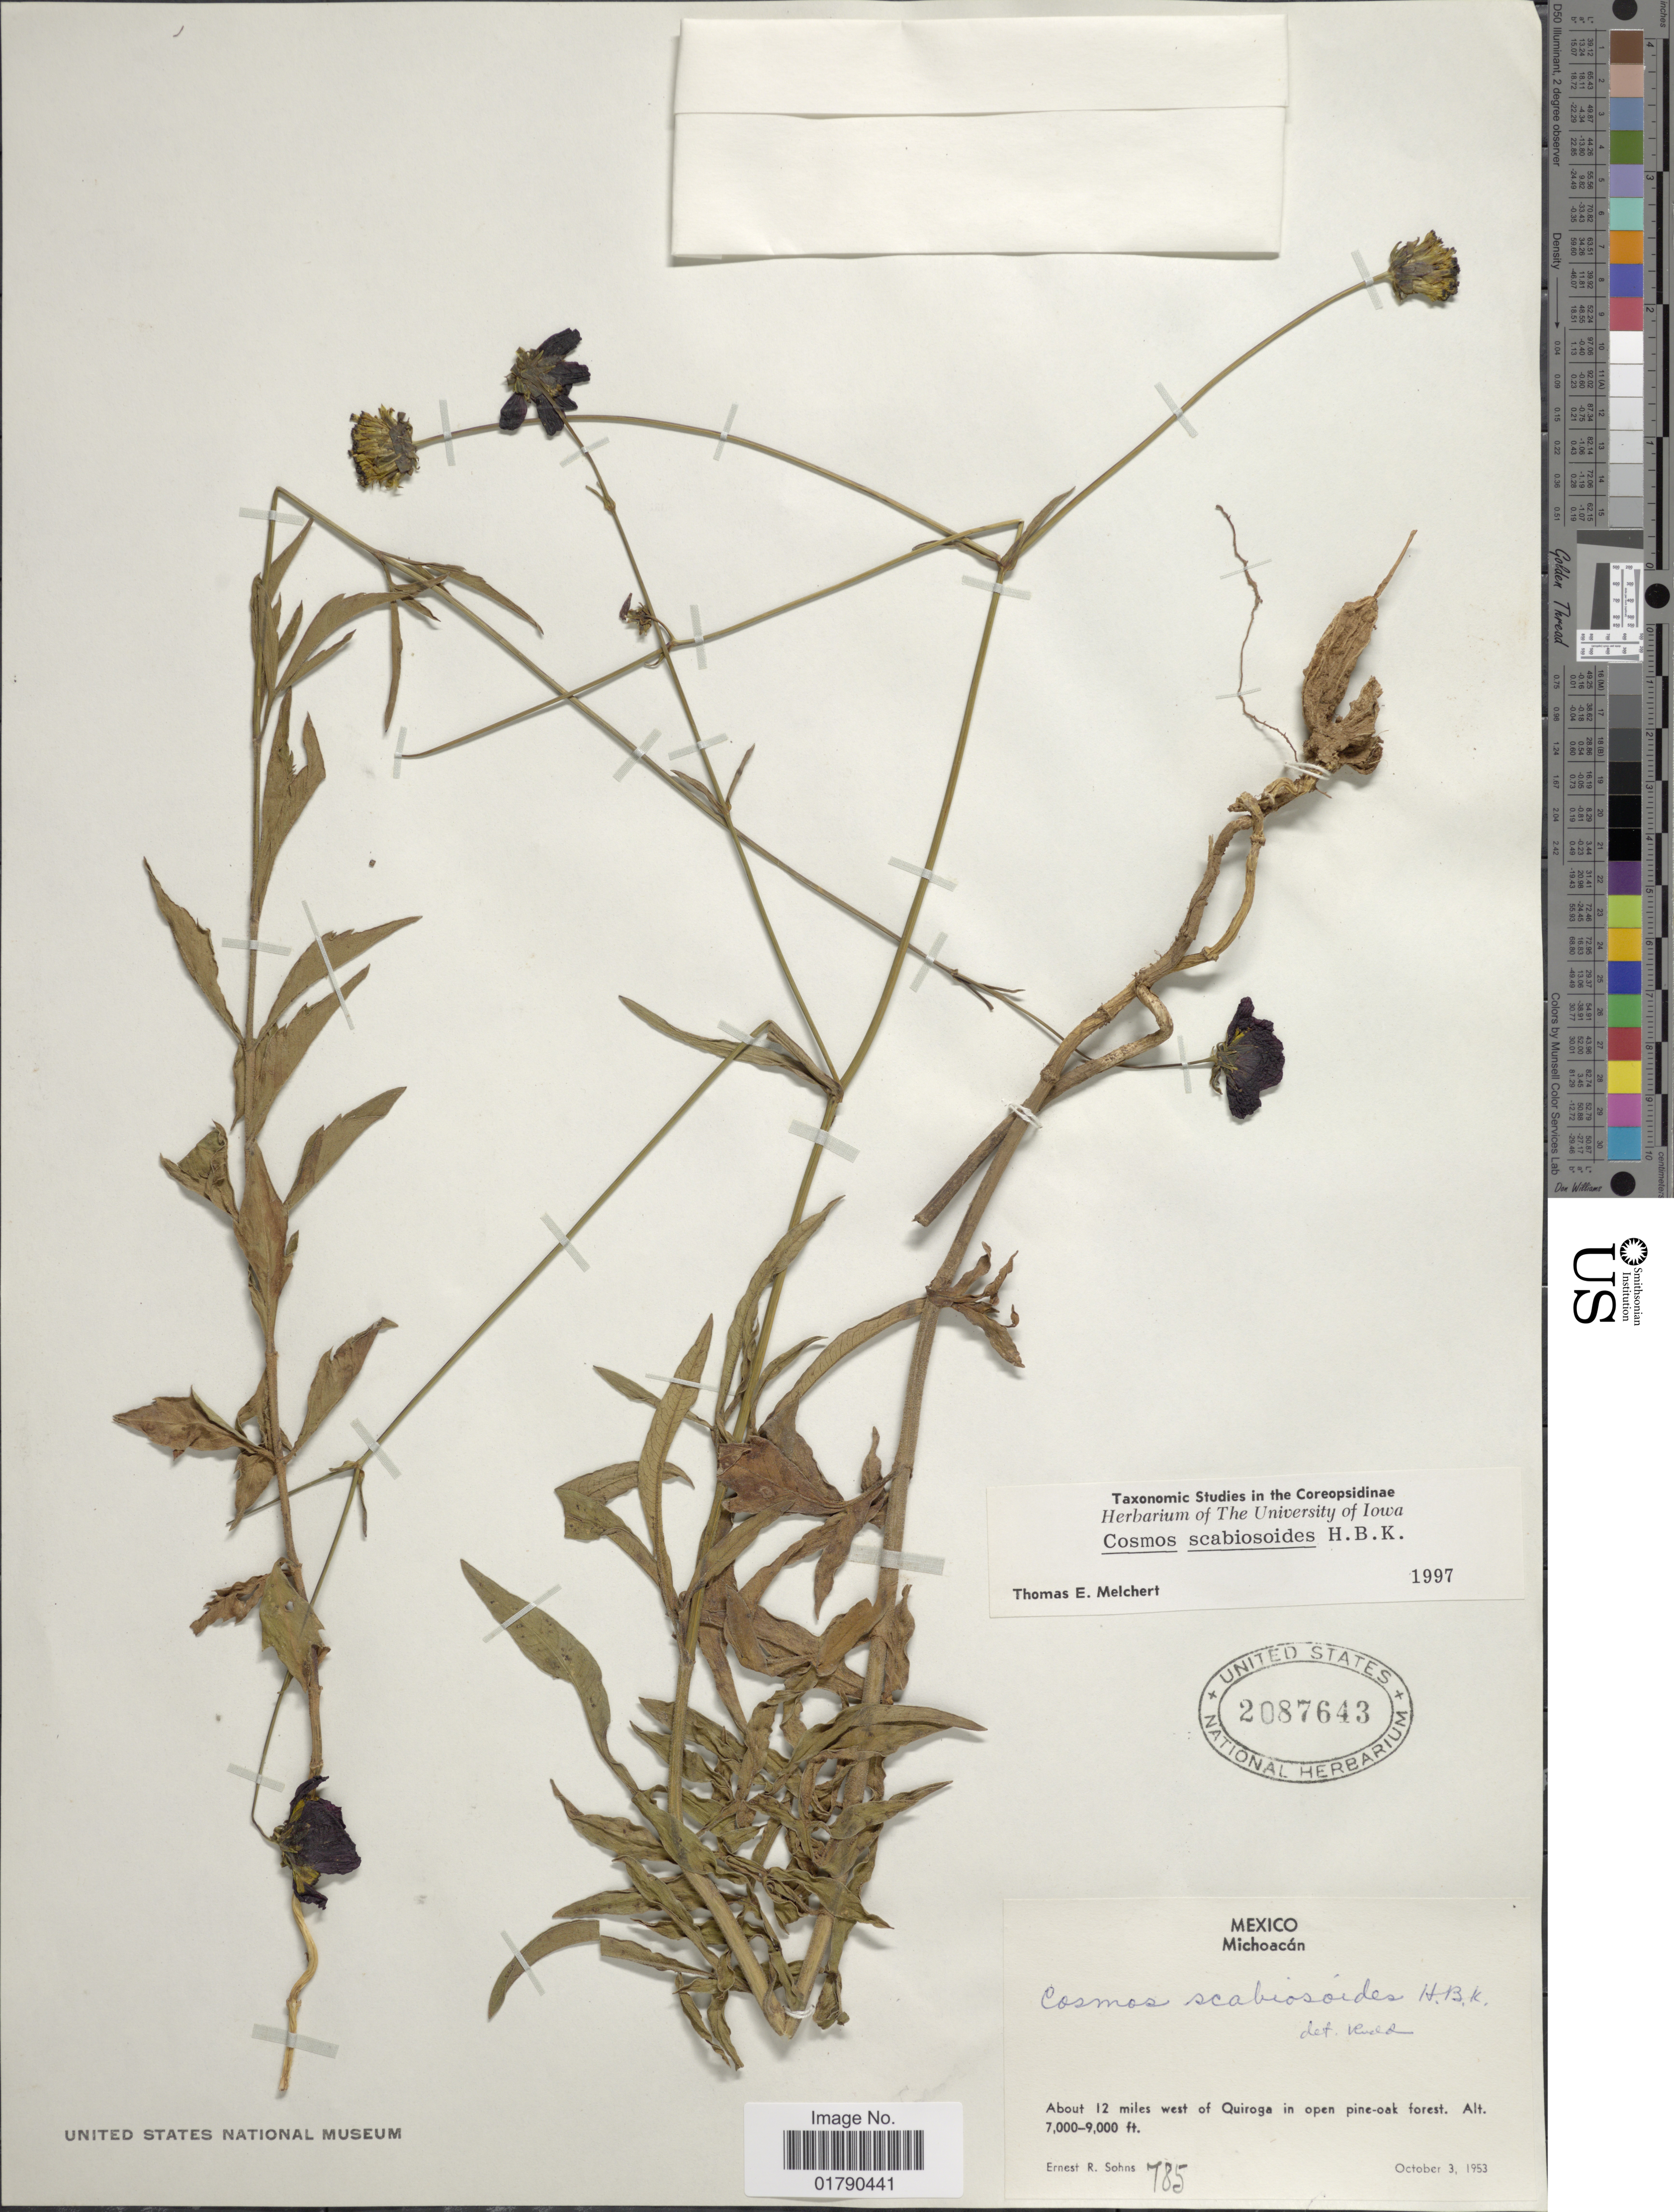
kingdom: Plantae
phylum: Tracheophyta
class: Magnoliopsida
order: Asterales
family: Asteraceae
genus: Cosmos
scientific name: Cosmos scabiosoides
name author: Kunth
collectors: E. R. Sohns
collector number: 785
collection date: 1953-10-03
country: Mexico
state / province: Michoacán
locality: About 12 miles west of Quiroga in open pine-oak forest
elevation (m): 2134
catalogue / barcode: US 2087643